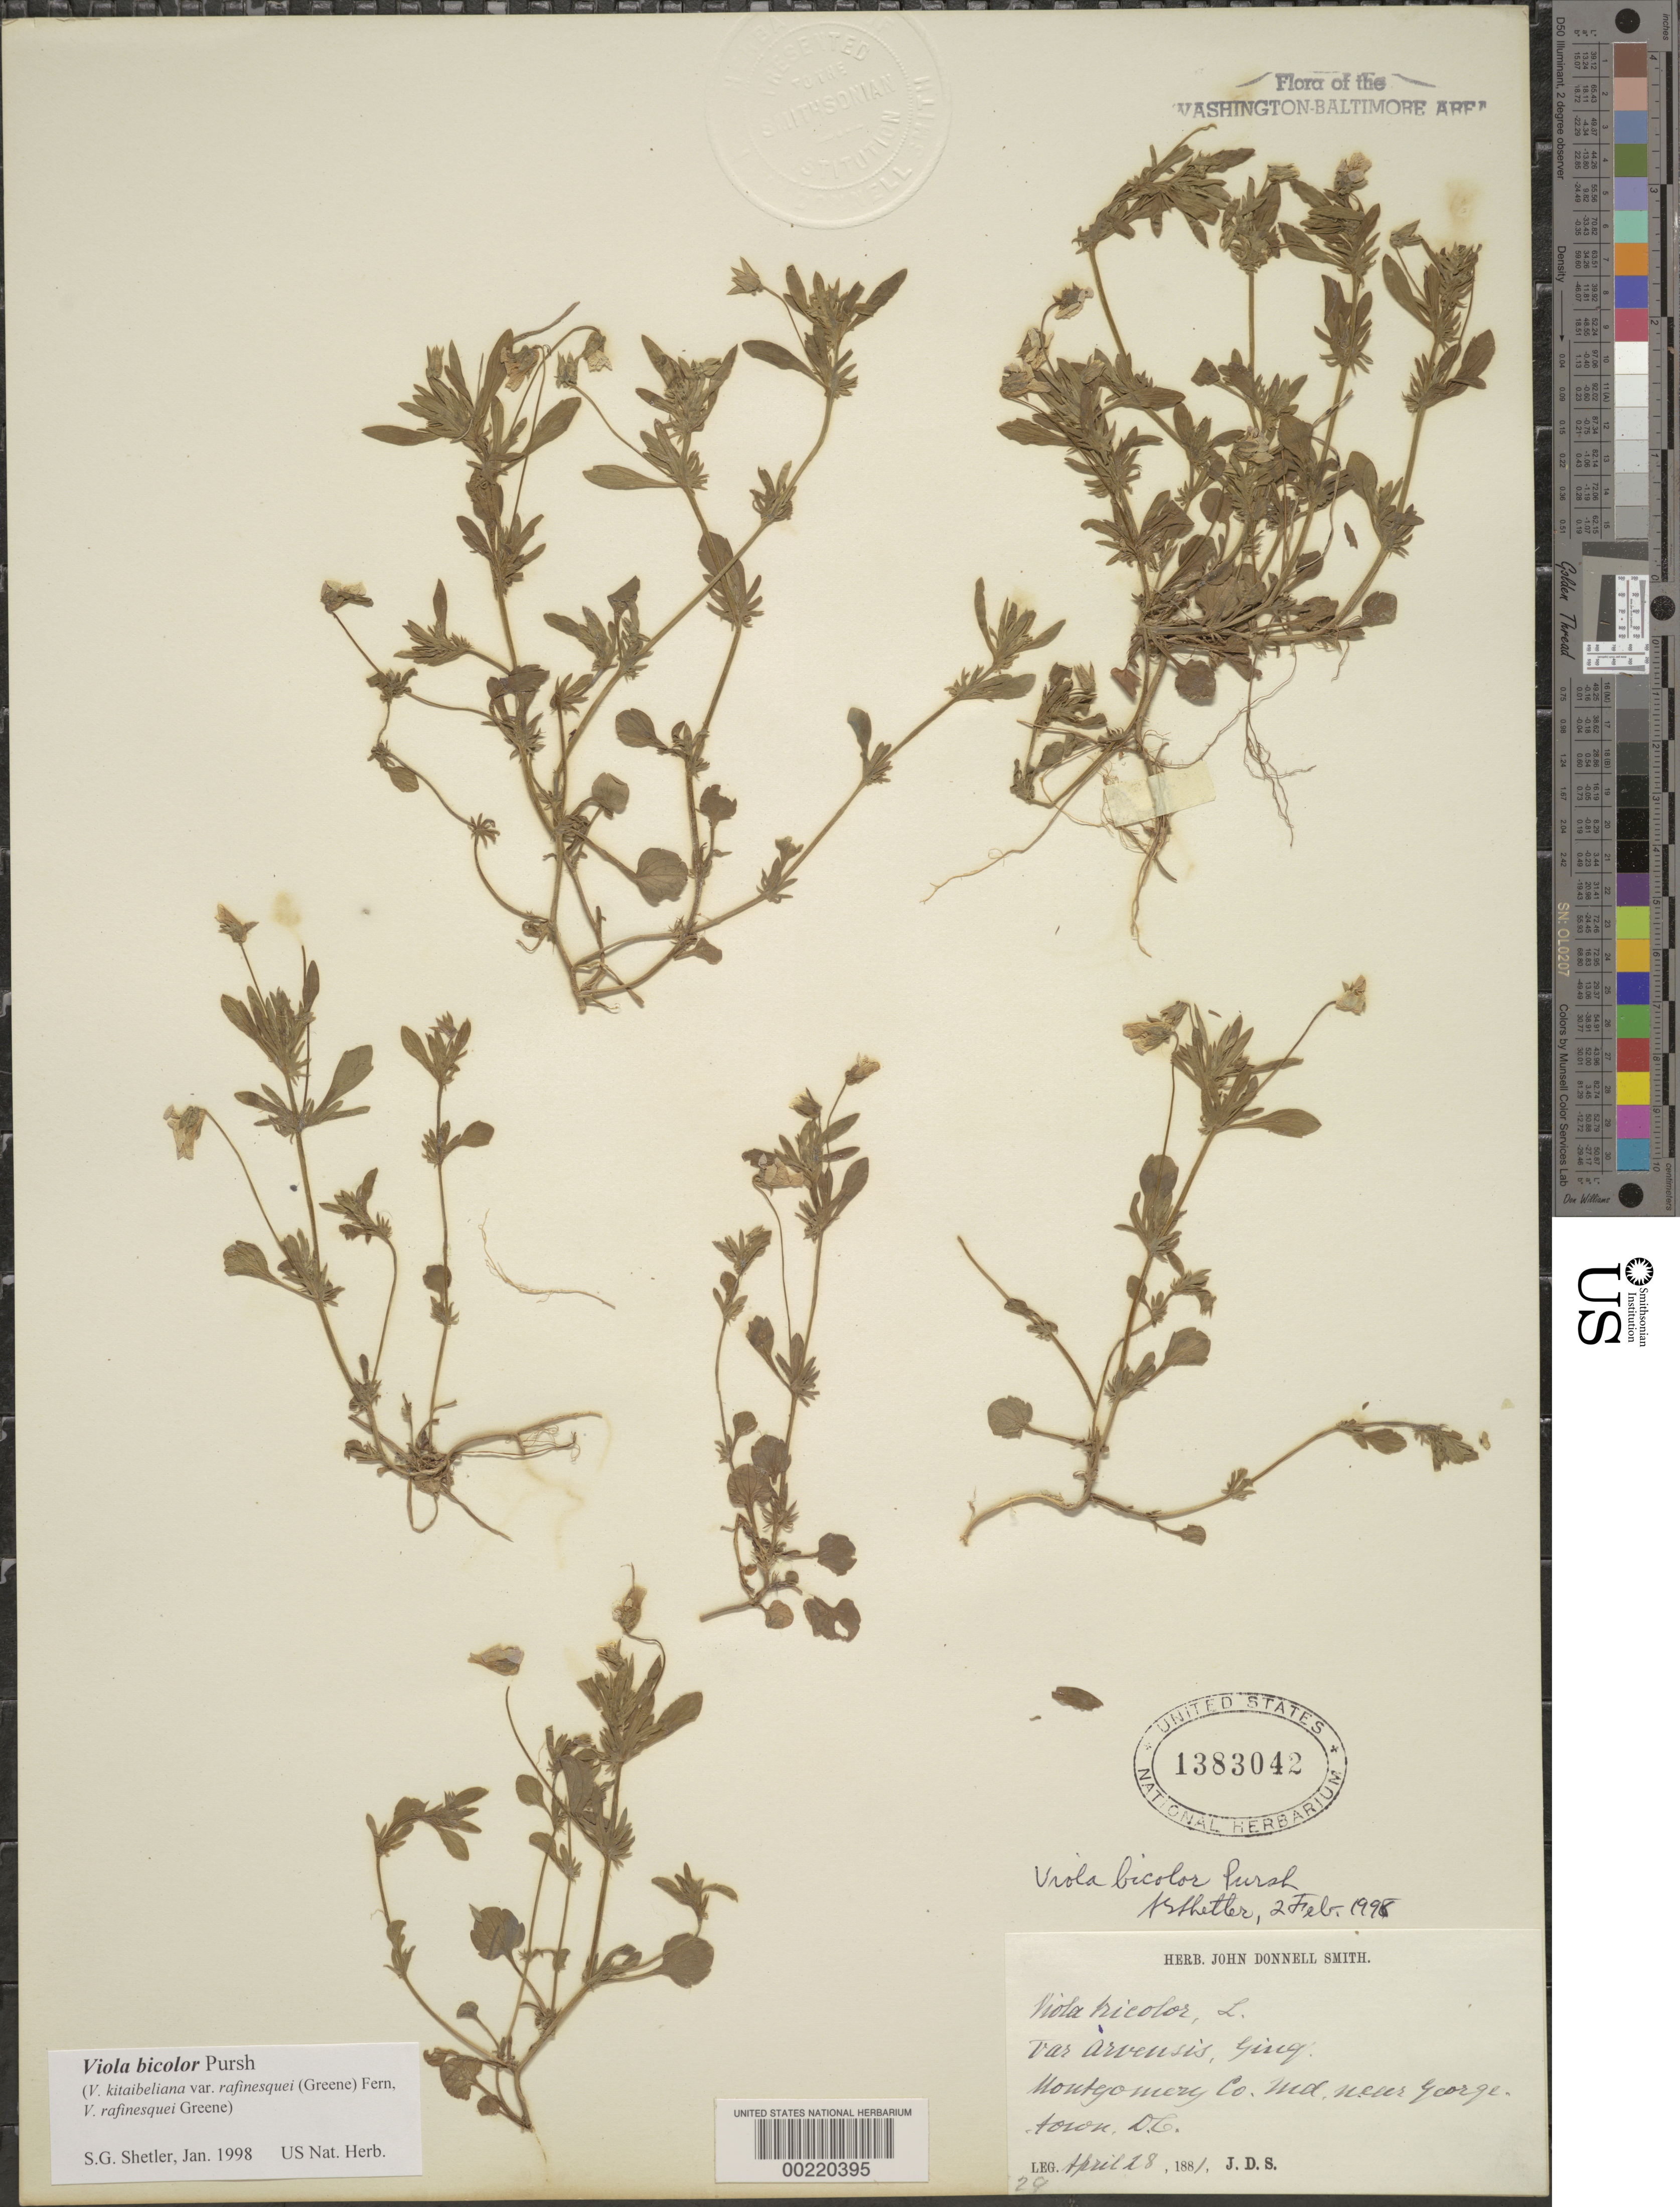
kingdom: Plantae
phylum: Tracheophyta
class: Magnoliopsida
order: Malpighiales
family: Violaceae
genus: Viola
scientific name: Viola bicolor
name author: Pursh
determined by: Shetler, Stanwyn G., (US), NMNH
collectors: J. Donnell Smith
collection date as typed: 28 Apr 1881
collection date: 1881-04-28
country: United States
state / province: Maryland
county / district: Montgomery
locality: Georgetown vicinity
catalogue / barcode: US 1383042